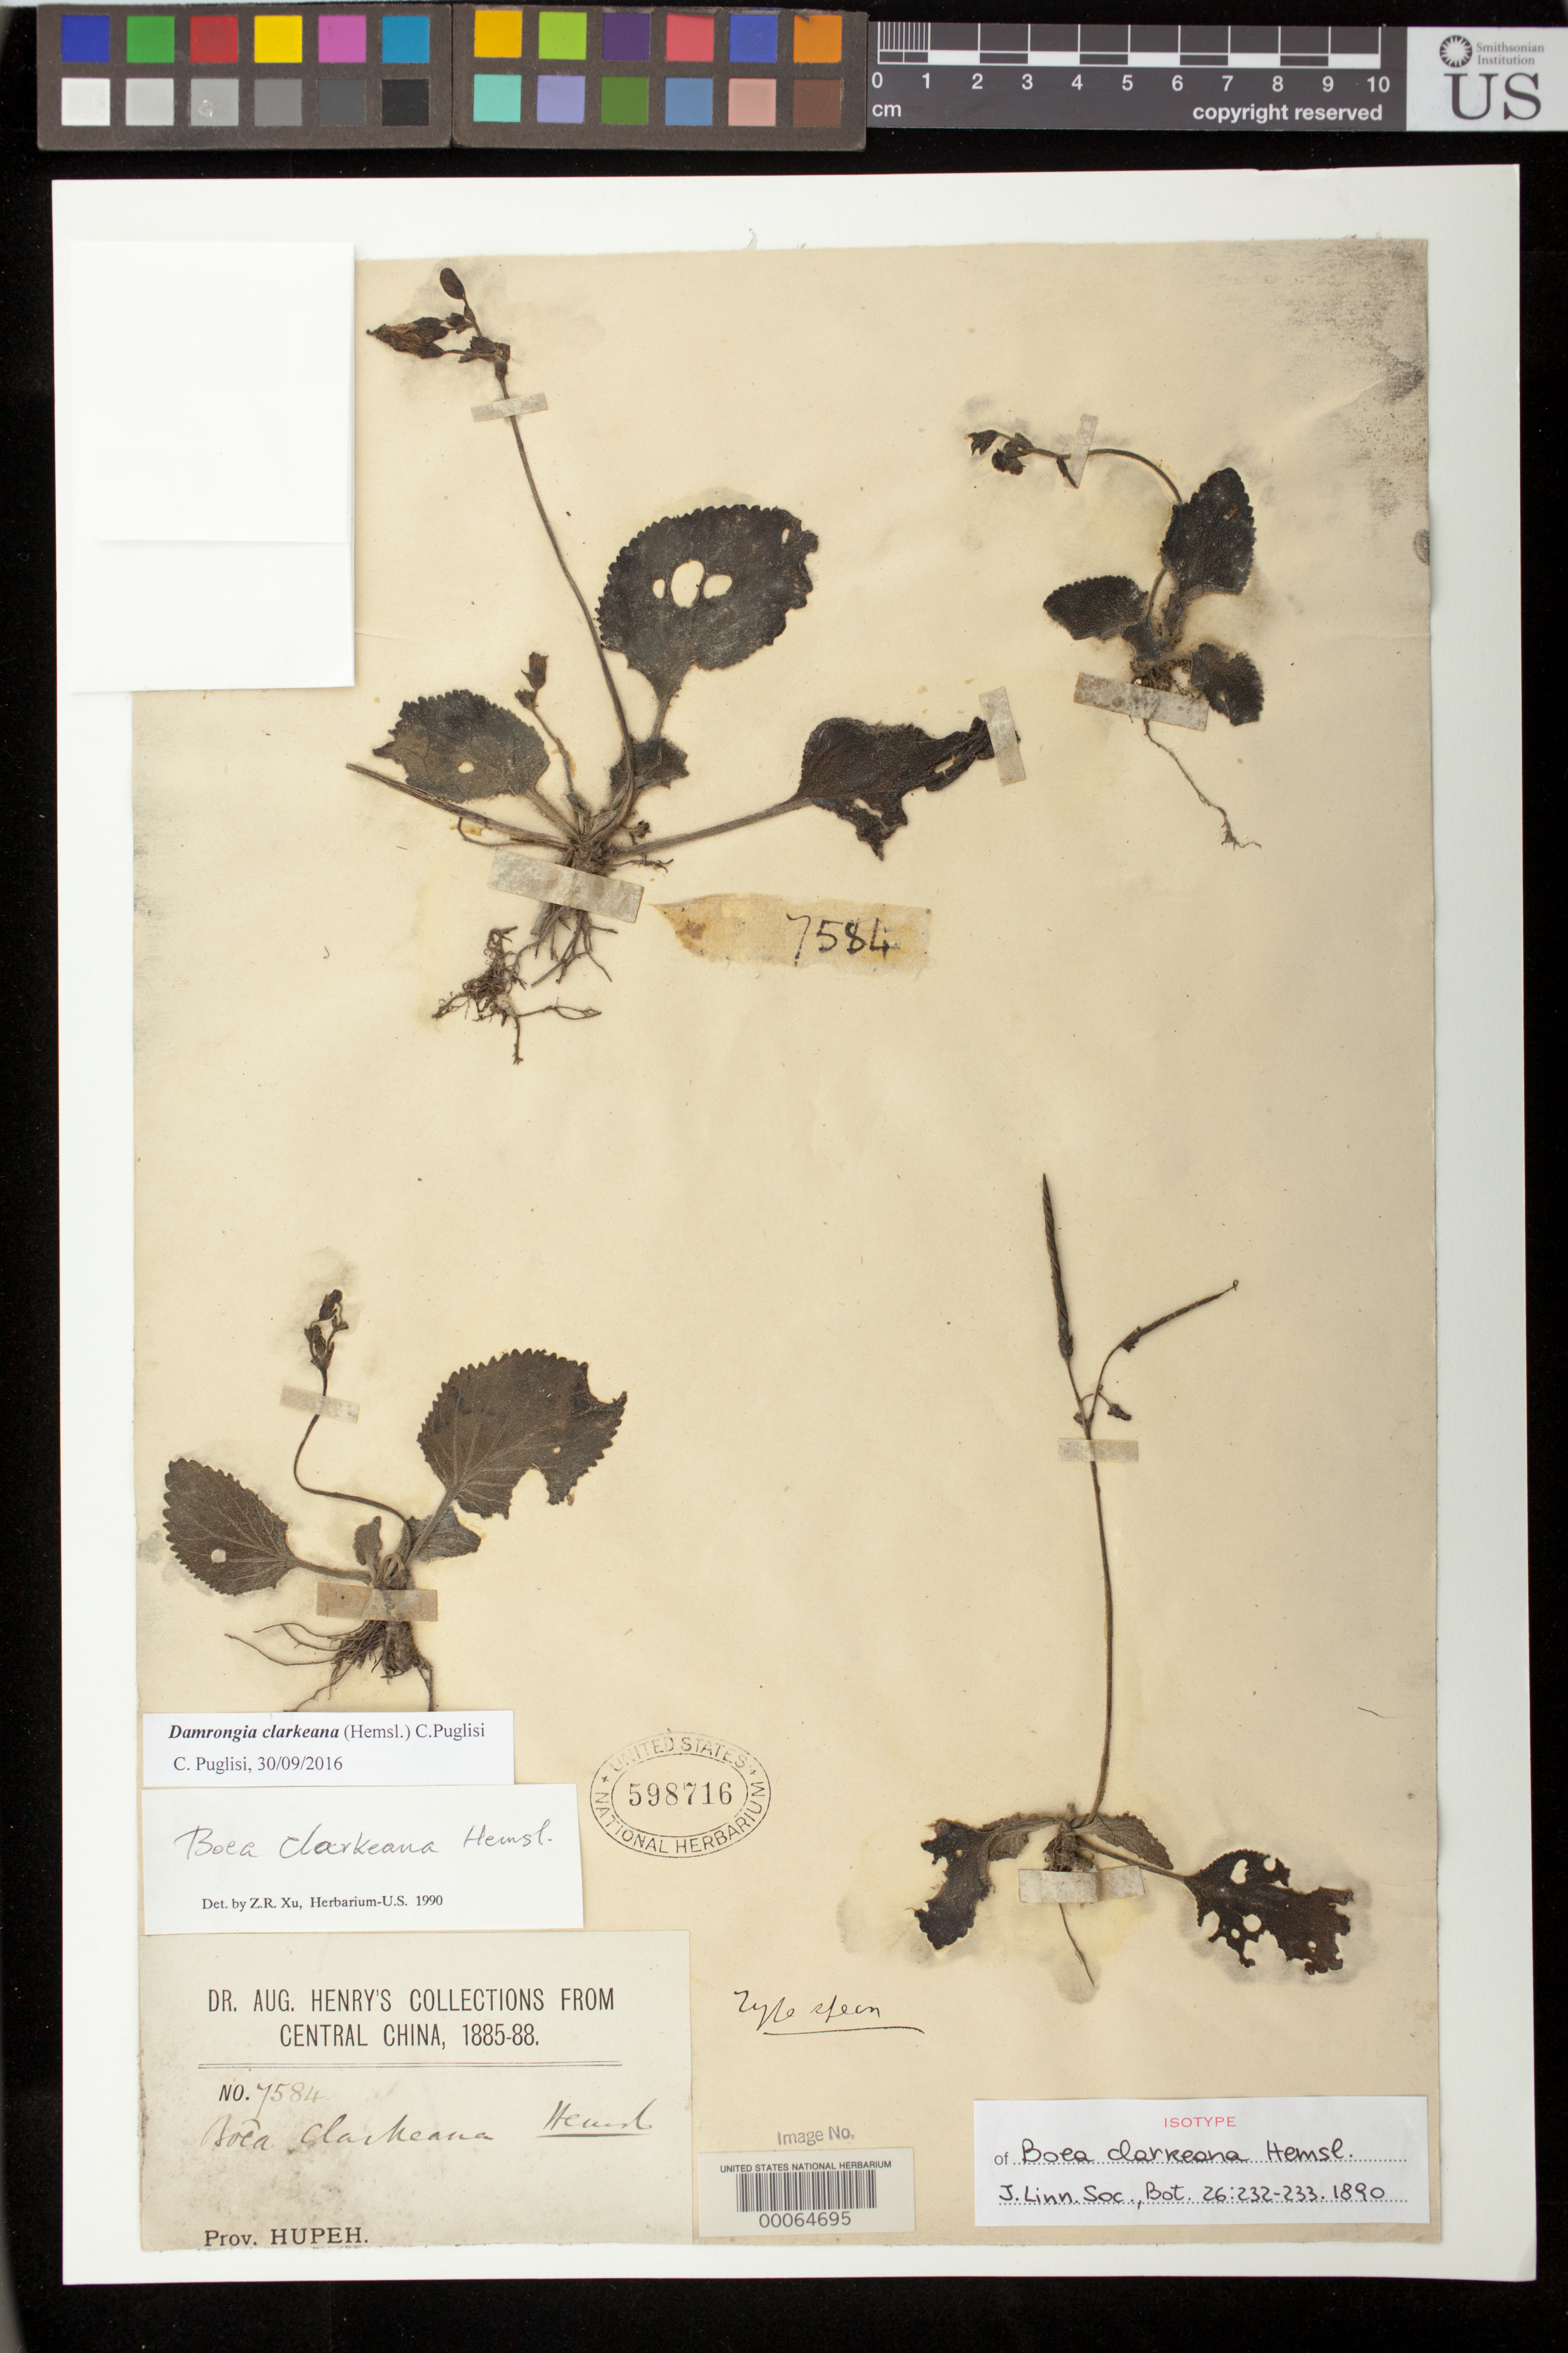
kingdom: Plantae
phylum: Tracheophyta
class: Magnoliopsida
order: Lamiales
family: Gesneriaceae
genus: Boea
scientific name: Boea clarkeana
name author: Hemsl.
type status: Isotype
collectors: A. Henry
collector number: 7584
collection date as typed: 1885-1888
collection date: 1885/1888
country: China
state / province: Hubei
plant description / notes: Protologue, "Hupeh: Nanto and mountains to the northward and South Tunghu (A. Henry!). Herb. Kew." Although the protologue does not cite a collection number, this is a duplicate of Henry 7584 at K identified as the holotype.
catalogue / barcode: US 598716